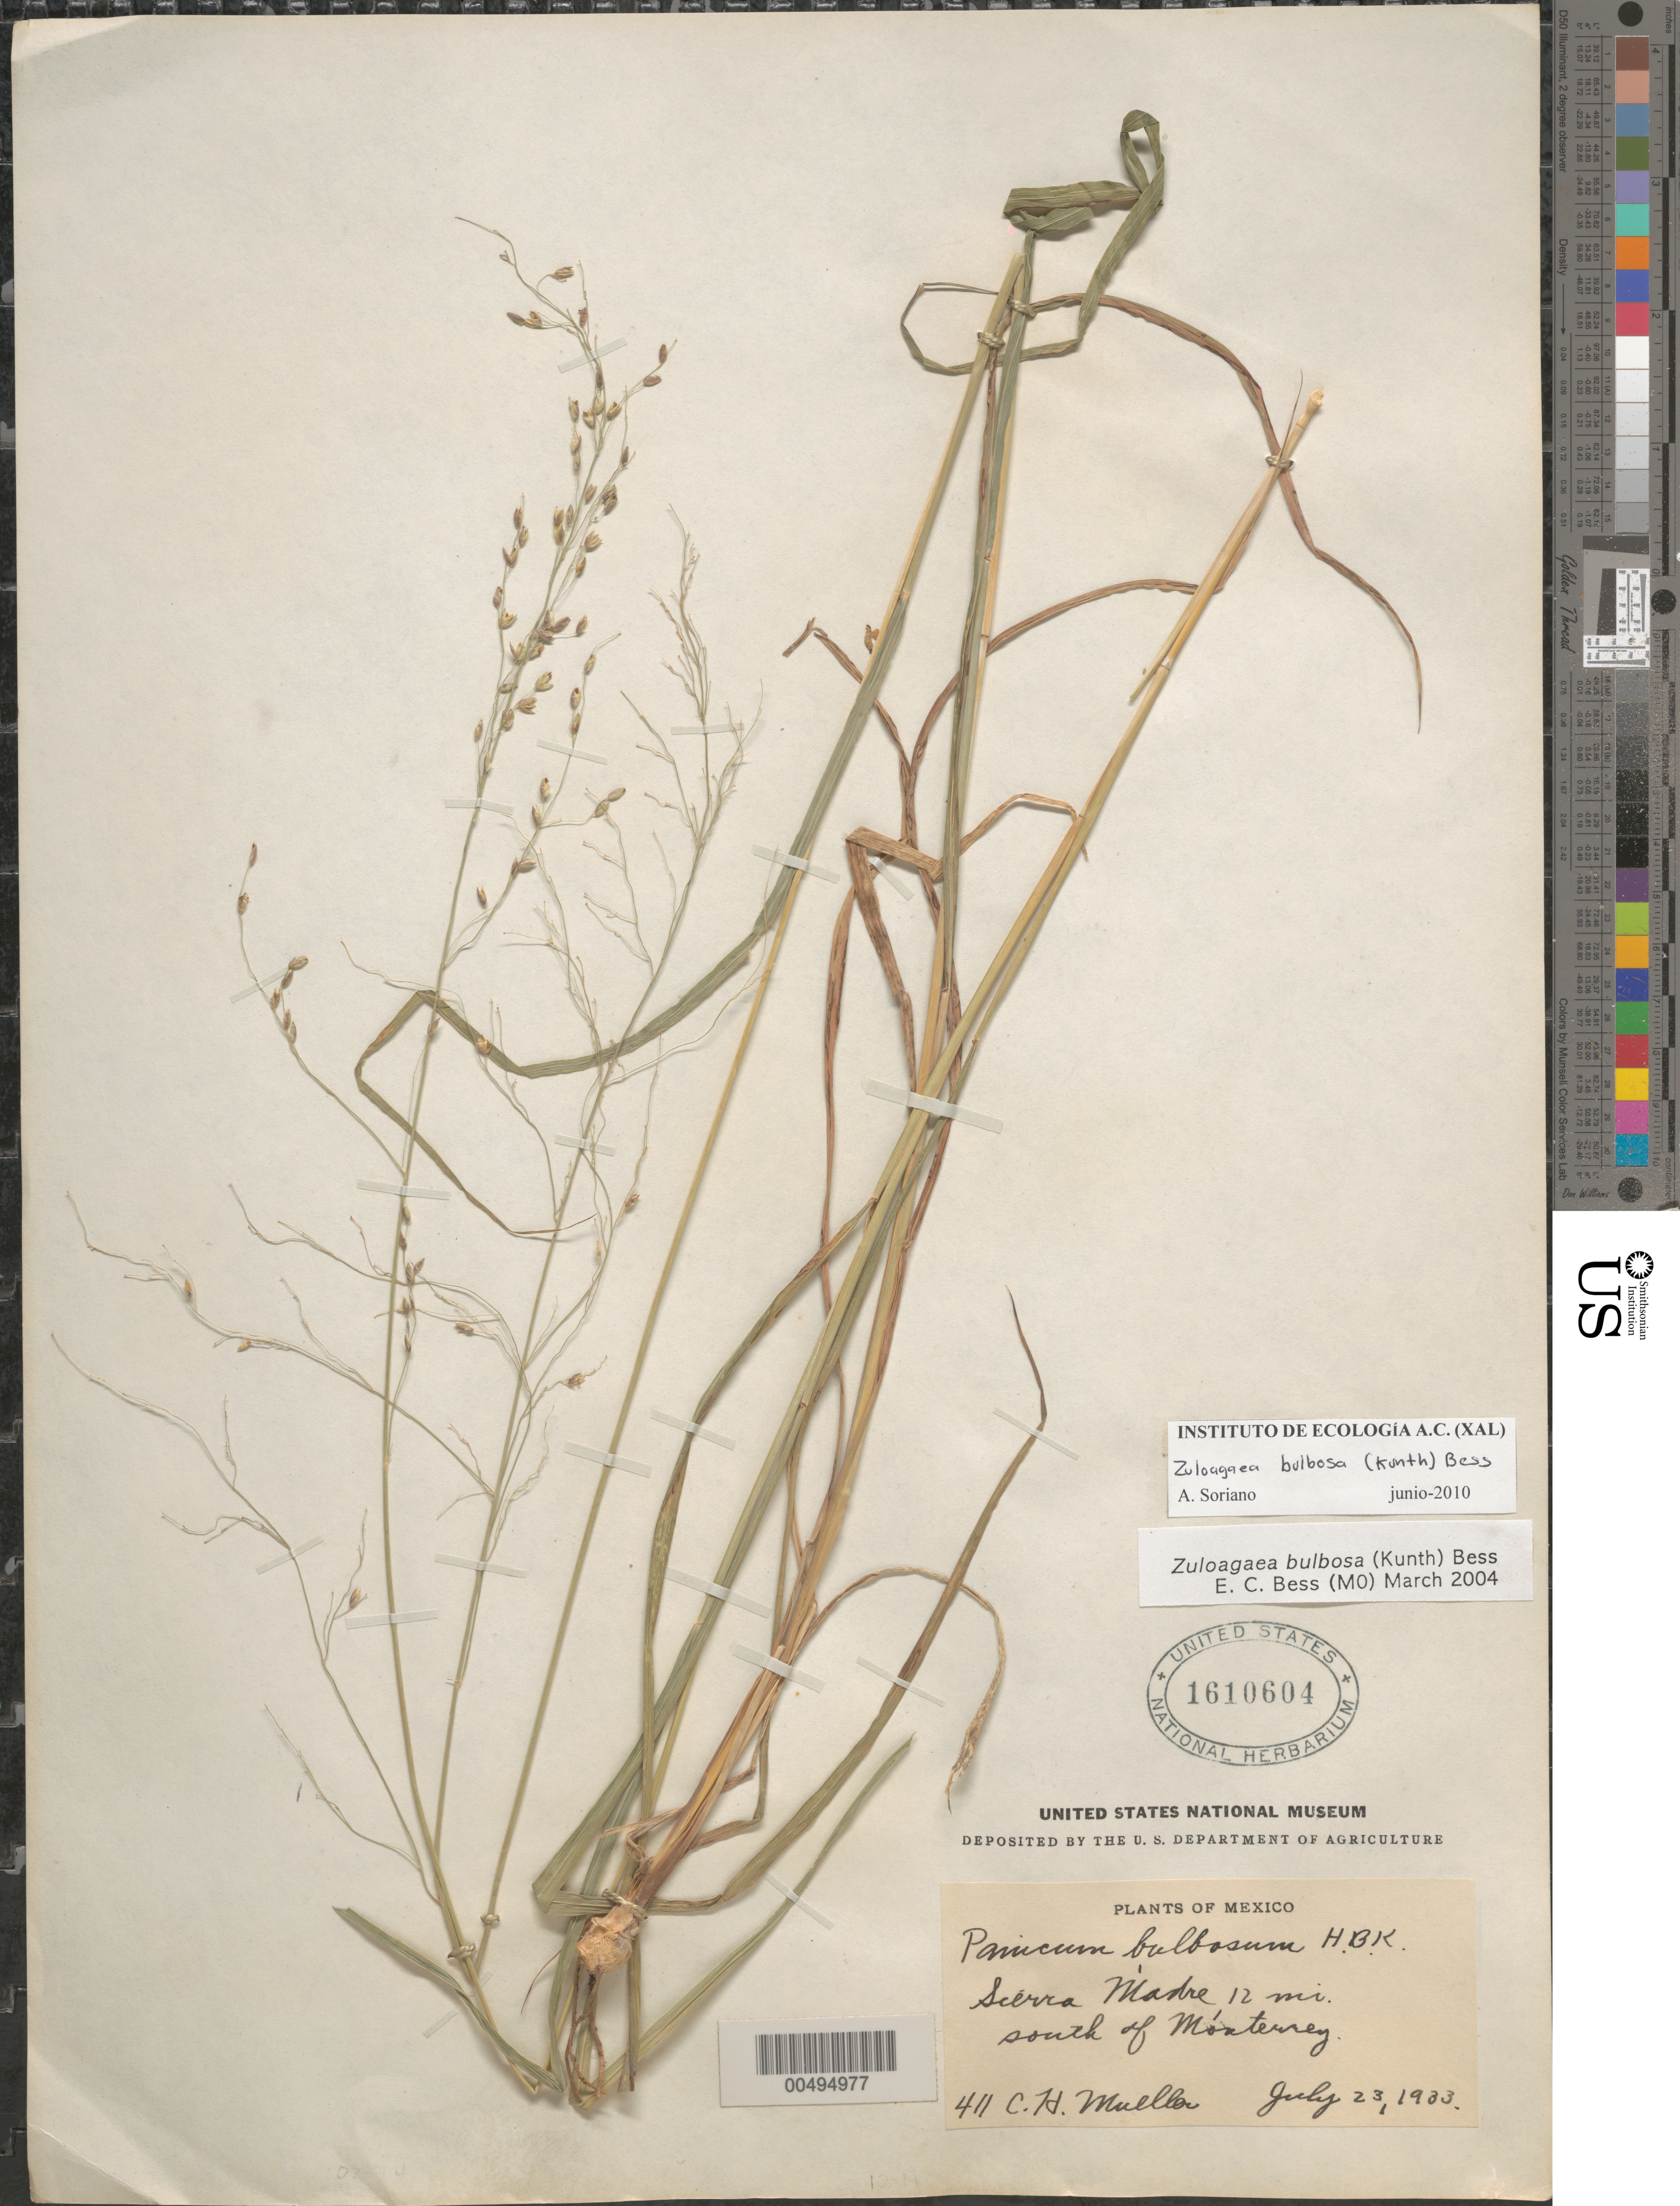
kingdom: Plantae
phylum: Tracheophyta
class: Liliopsida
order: Poales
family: Poaceae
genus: Panicum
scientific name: Panicum bulbosum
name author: Kunth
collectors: C. H. Muller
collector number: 411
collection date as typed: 23 Jul 1933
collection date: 1933-07-23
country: Mexico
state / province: Nuevo León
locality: Sierra Madre, 12 mi S of Monterrey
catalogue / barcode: US 1610604